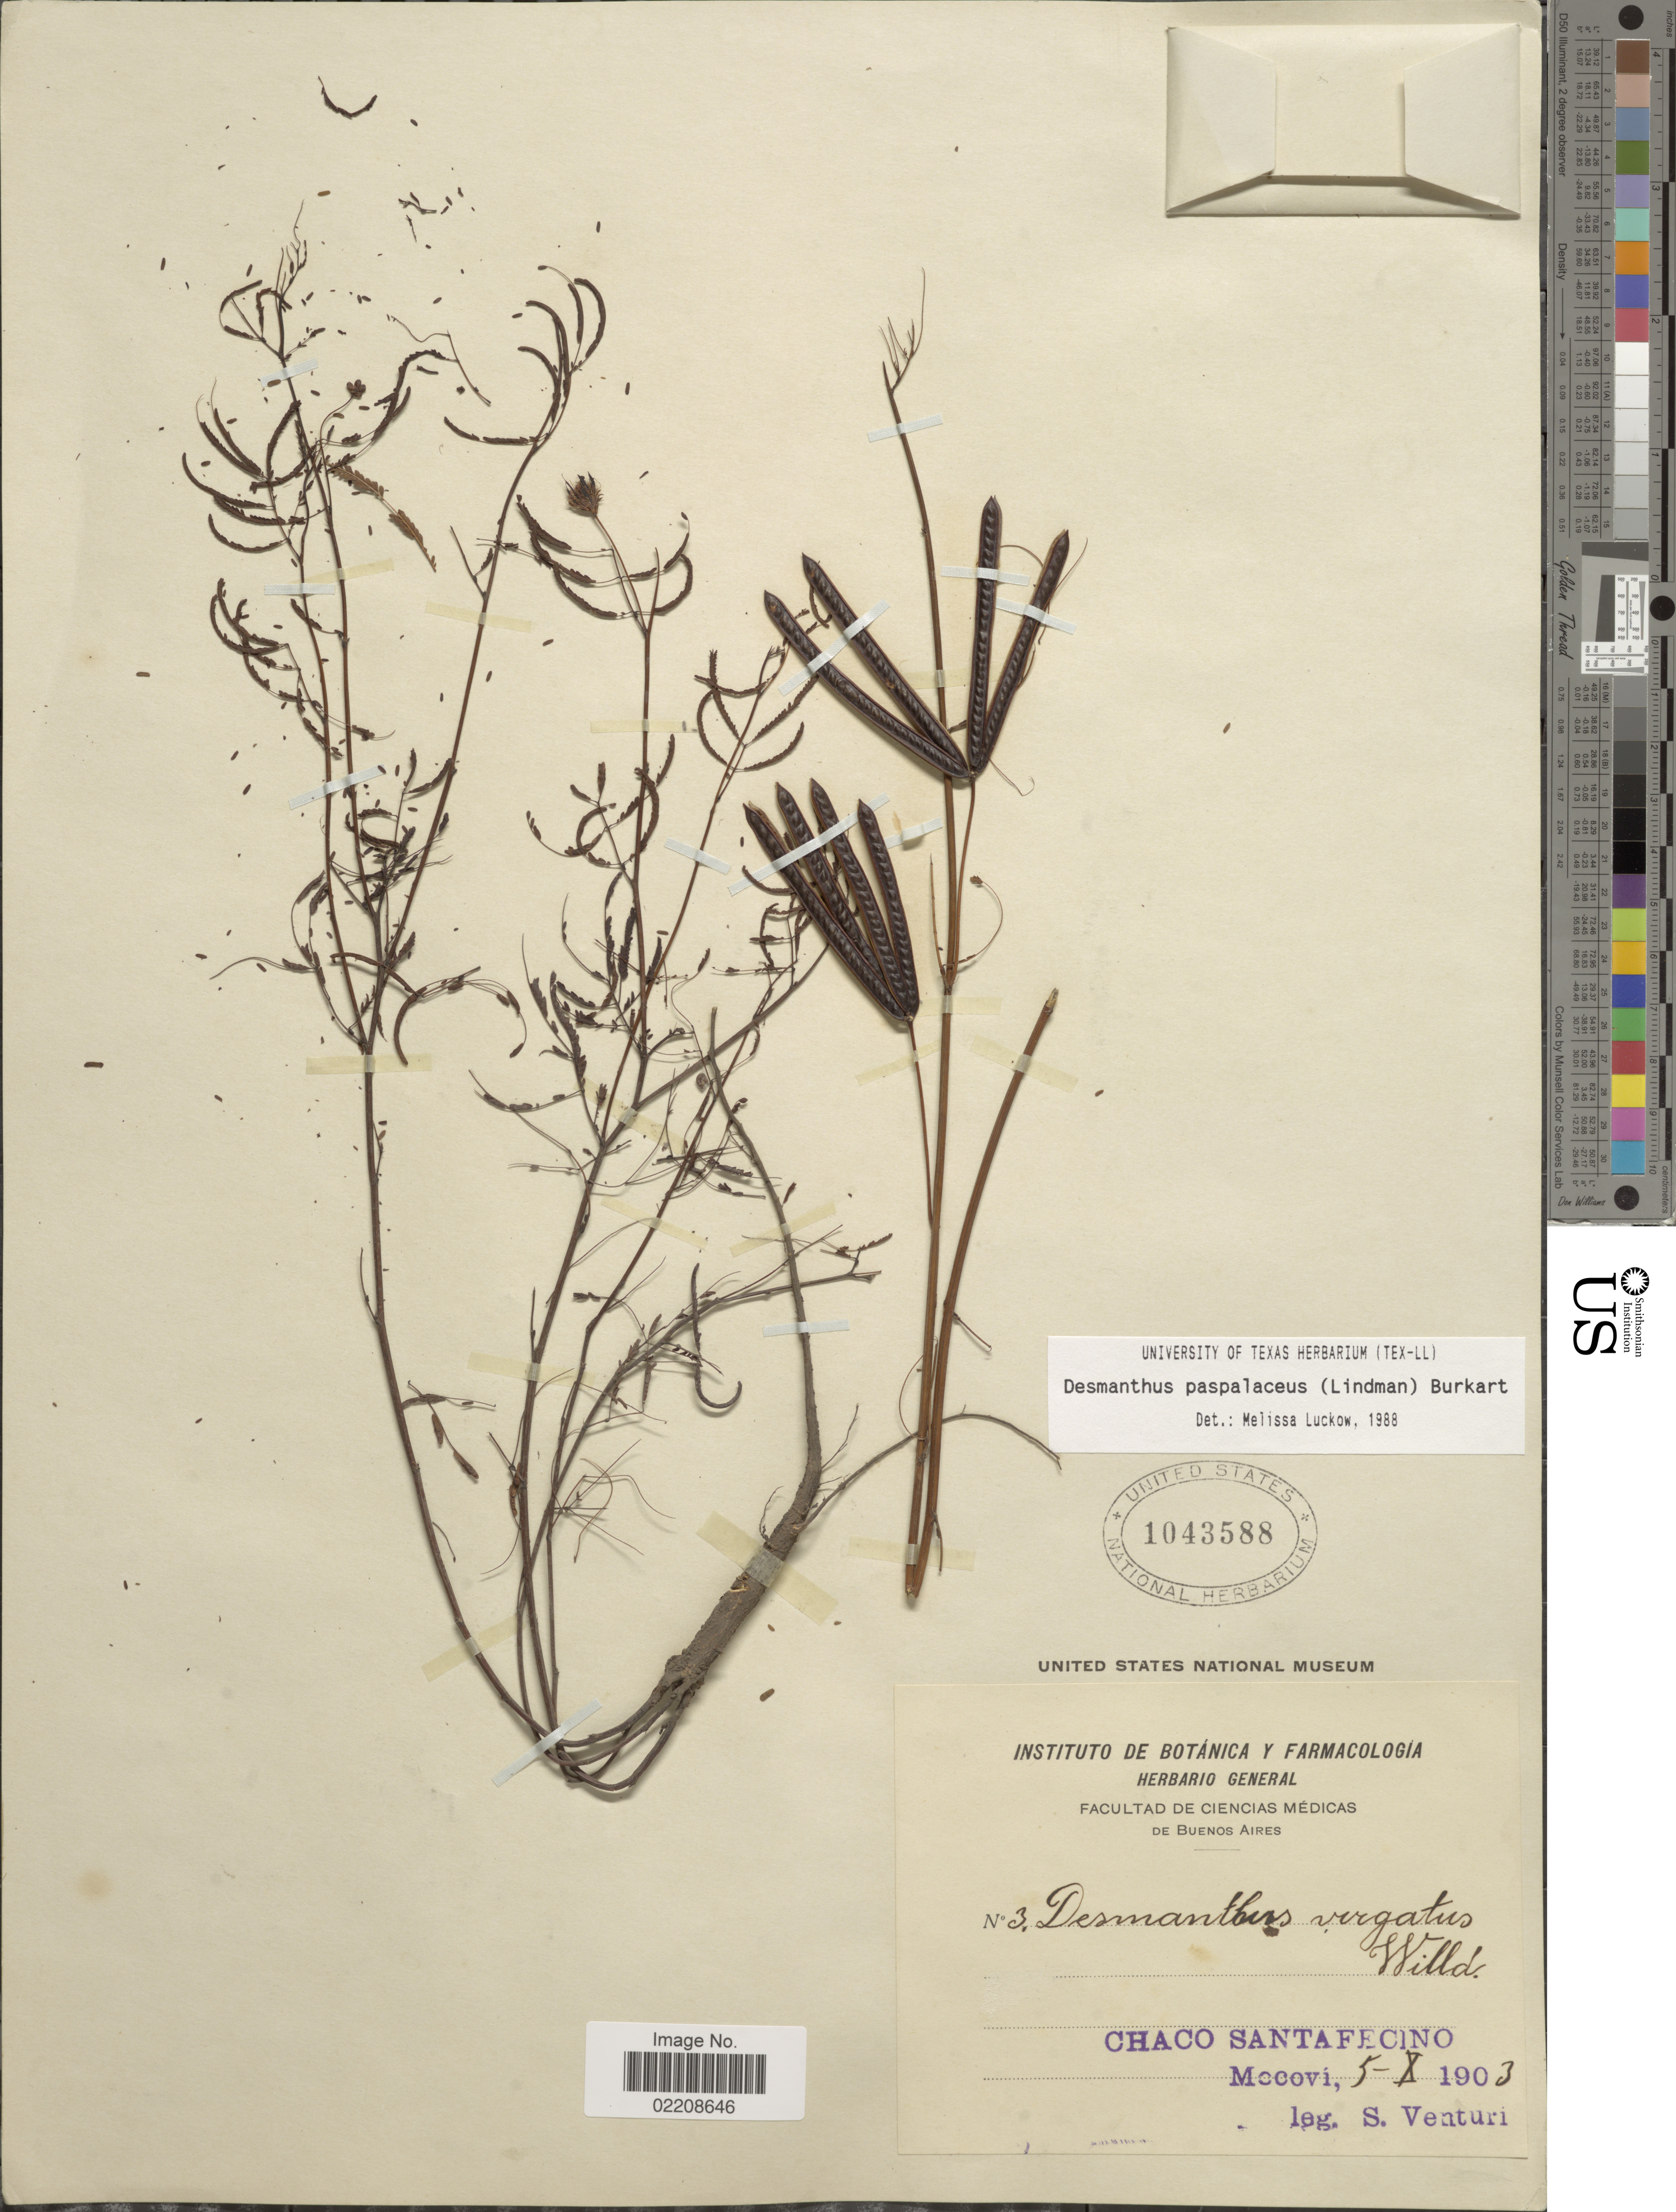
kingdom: Plantae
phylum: Tracheophyta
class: Magnoliopsida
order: Fabales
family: Fabaceae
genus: Desmanthus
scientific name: Desmanthus paspalaceus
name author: (Lindm.) Burkart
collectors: S. Venturi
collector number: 3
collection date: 1903-10-05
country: Argentina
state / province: Chaco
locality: Chaco SantaFecino, Mocovi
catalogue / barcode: US 1043588